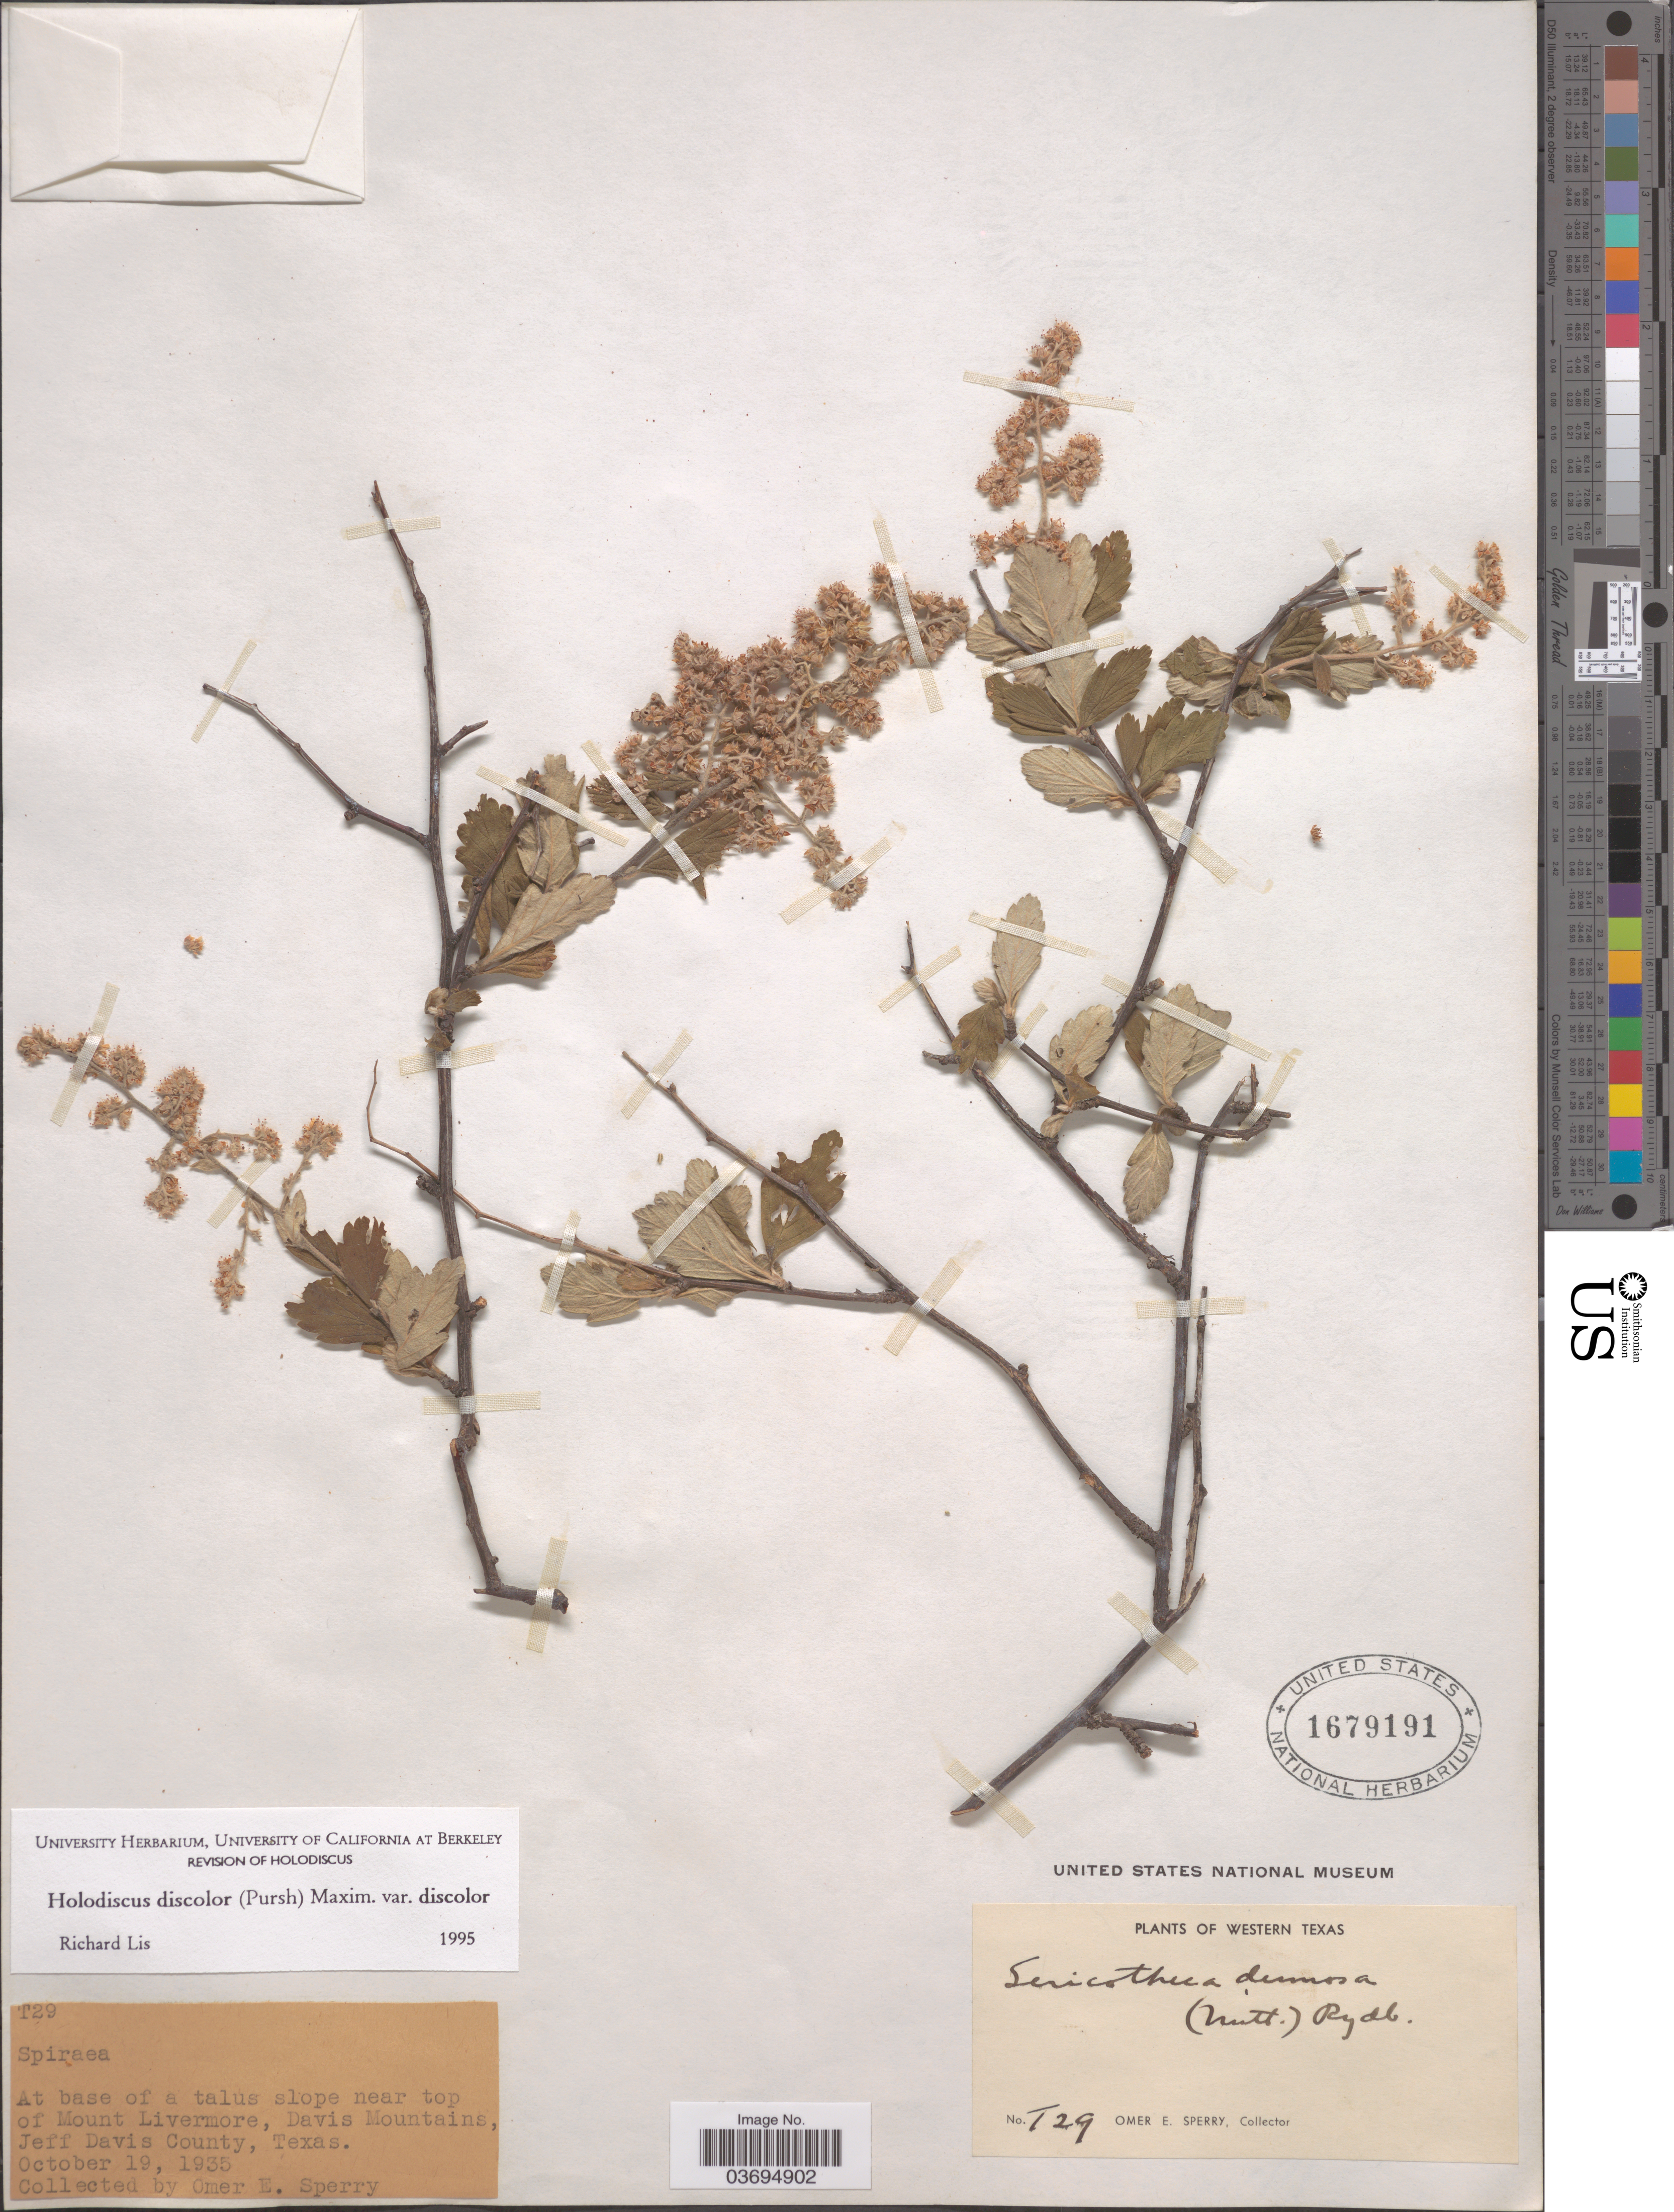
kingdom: Plantae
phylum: Tracheophyta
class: Magnoliopsida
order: Rosales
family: Rosaceae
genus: Holodiscus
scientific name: Holodiscus discolor var. discolor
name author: (Pursh) Maxim.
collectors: O. E. Sperry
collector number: T29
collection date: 1935-10-19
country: United States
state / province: Texas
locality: Western Texas. At base of a talus slope near top of Mount Livermore, Davis Mountains, Jeff Davis County.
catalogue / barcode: US 1679191